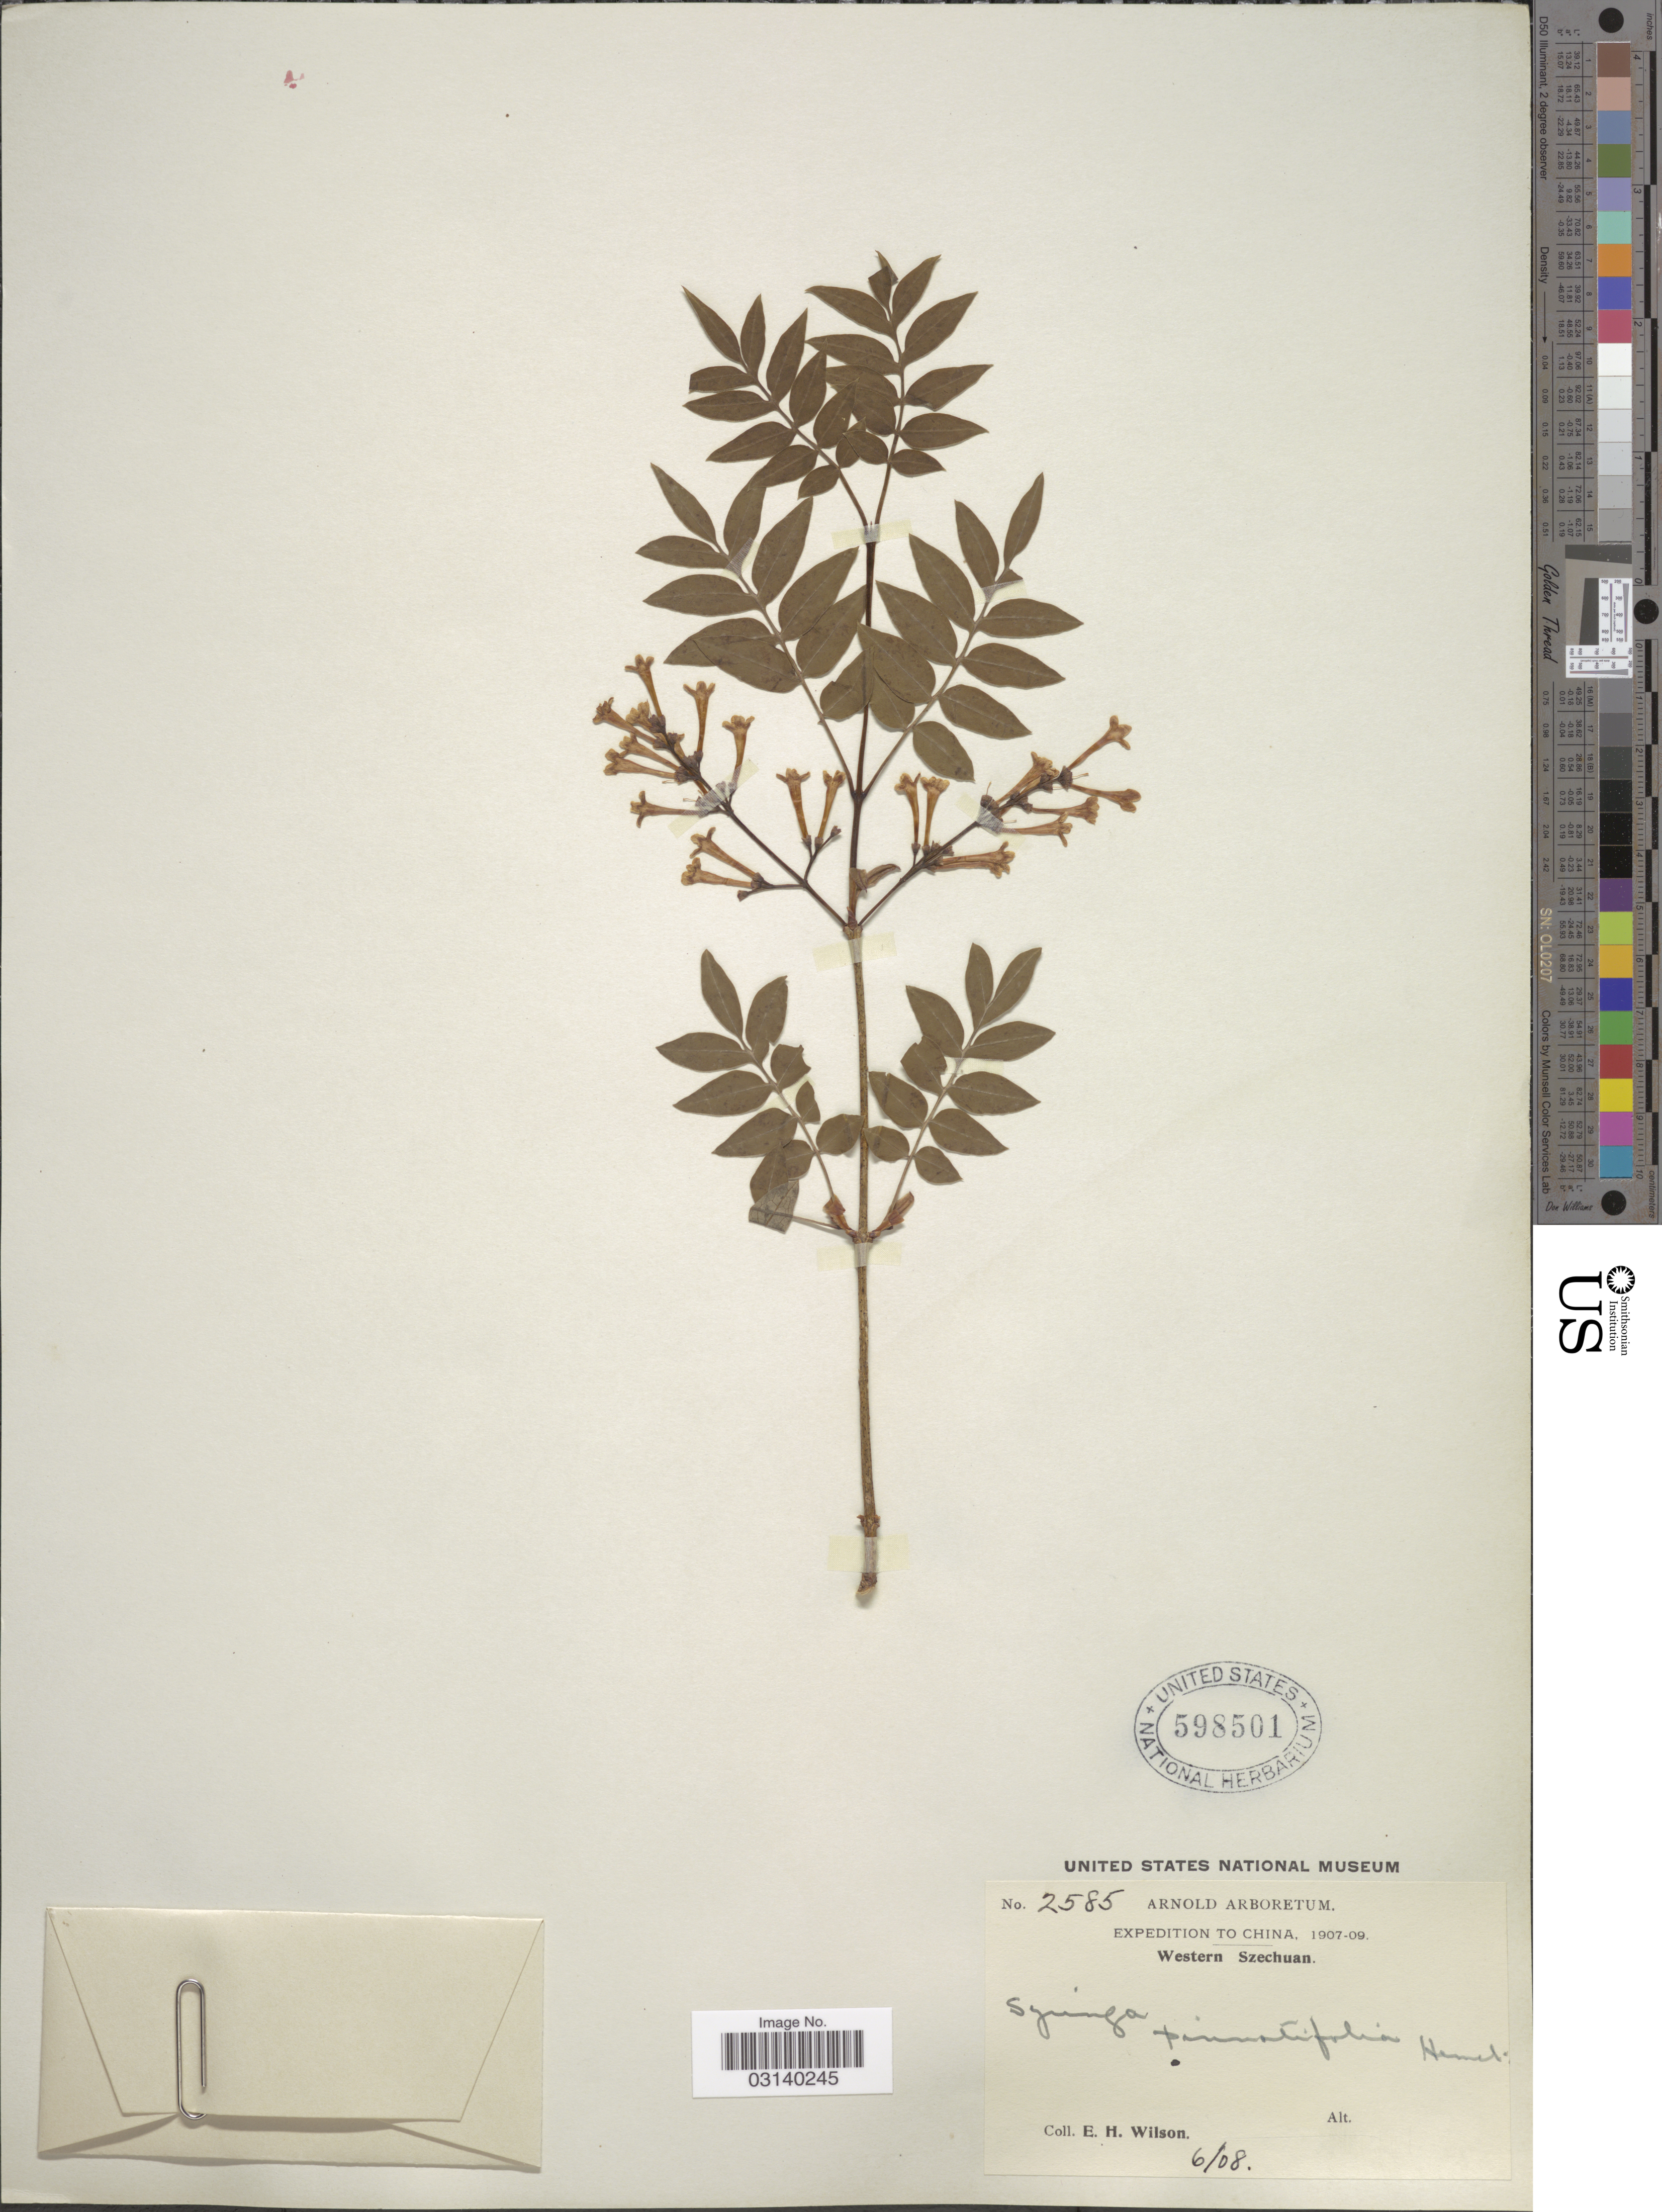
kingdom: Plantae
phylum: Tracheophyta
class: Magnoliopsida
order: Lamiales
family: Oleaceae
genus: Syringa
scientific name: Syringa pinnatifolia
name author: Hemsl.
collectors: E. Wilson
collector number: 2585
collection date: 1908-06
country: China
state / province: Sichuan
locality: Western Szechuan.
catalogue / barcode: US 598501